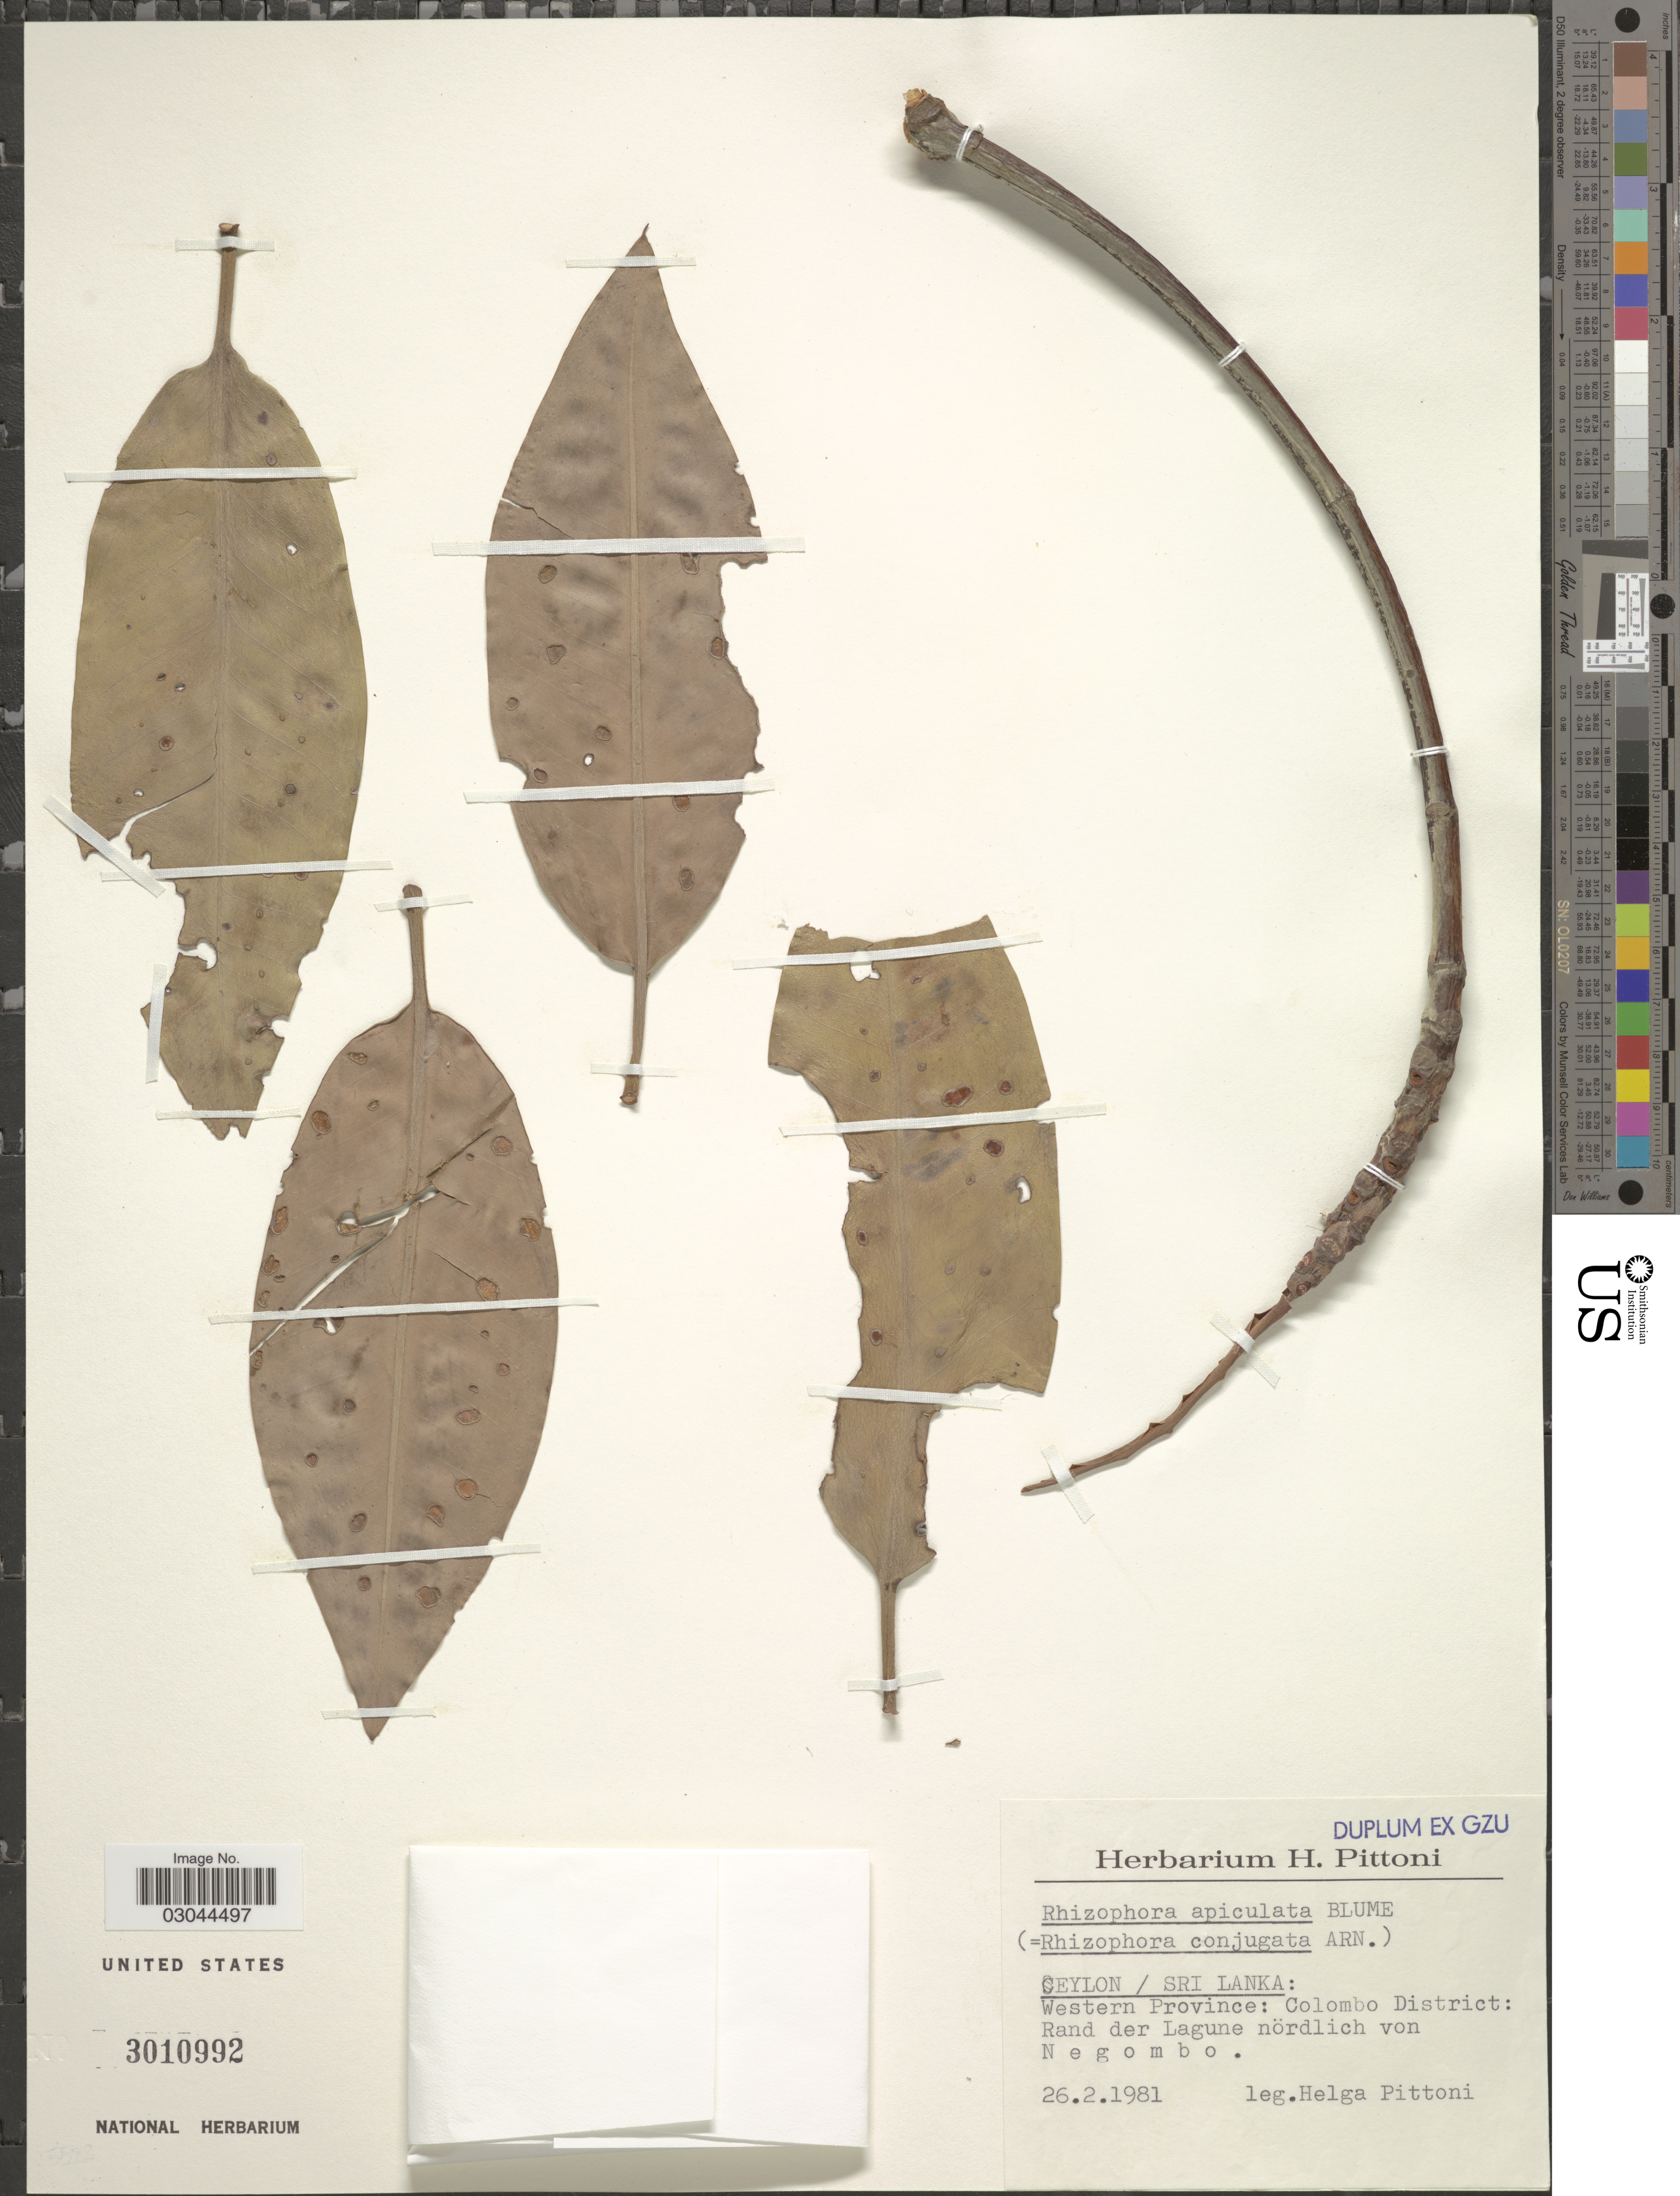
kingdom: Plantae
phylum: Tracheophyta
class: Magnoliopsida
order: Malpighiales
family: Rhizophoraceae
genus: Rhizophora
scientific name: Rhizophora apiculata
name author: Blume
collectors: H. Pittoni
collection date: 1981-02-26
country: Sri Lanka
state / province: Western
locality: Ceylon/ Sri Lanka: Western Province: Colombo District: Rand der Lagune nördlich von Negombo.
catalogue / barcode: US 3010992